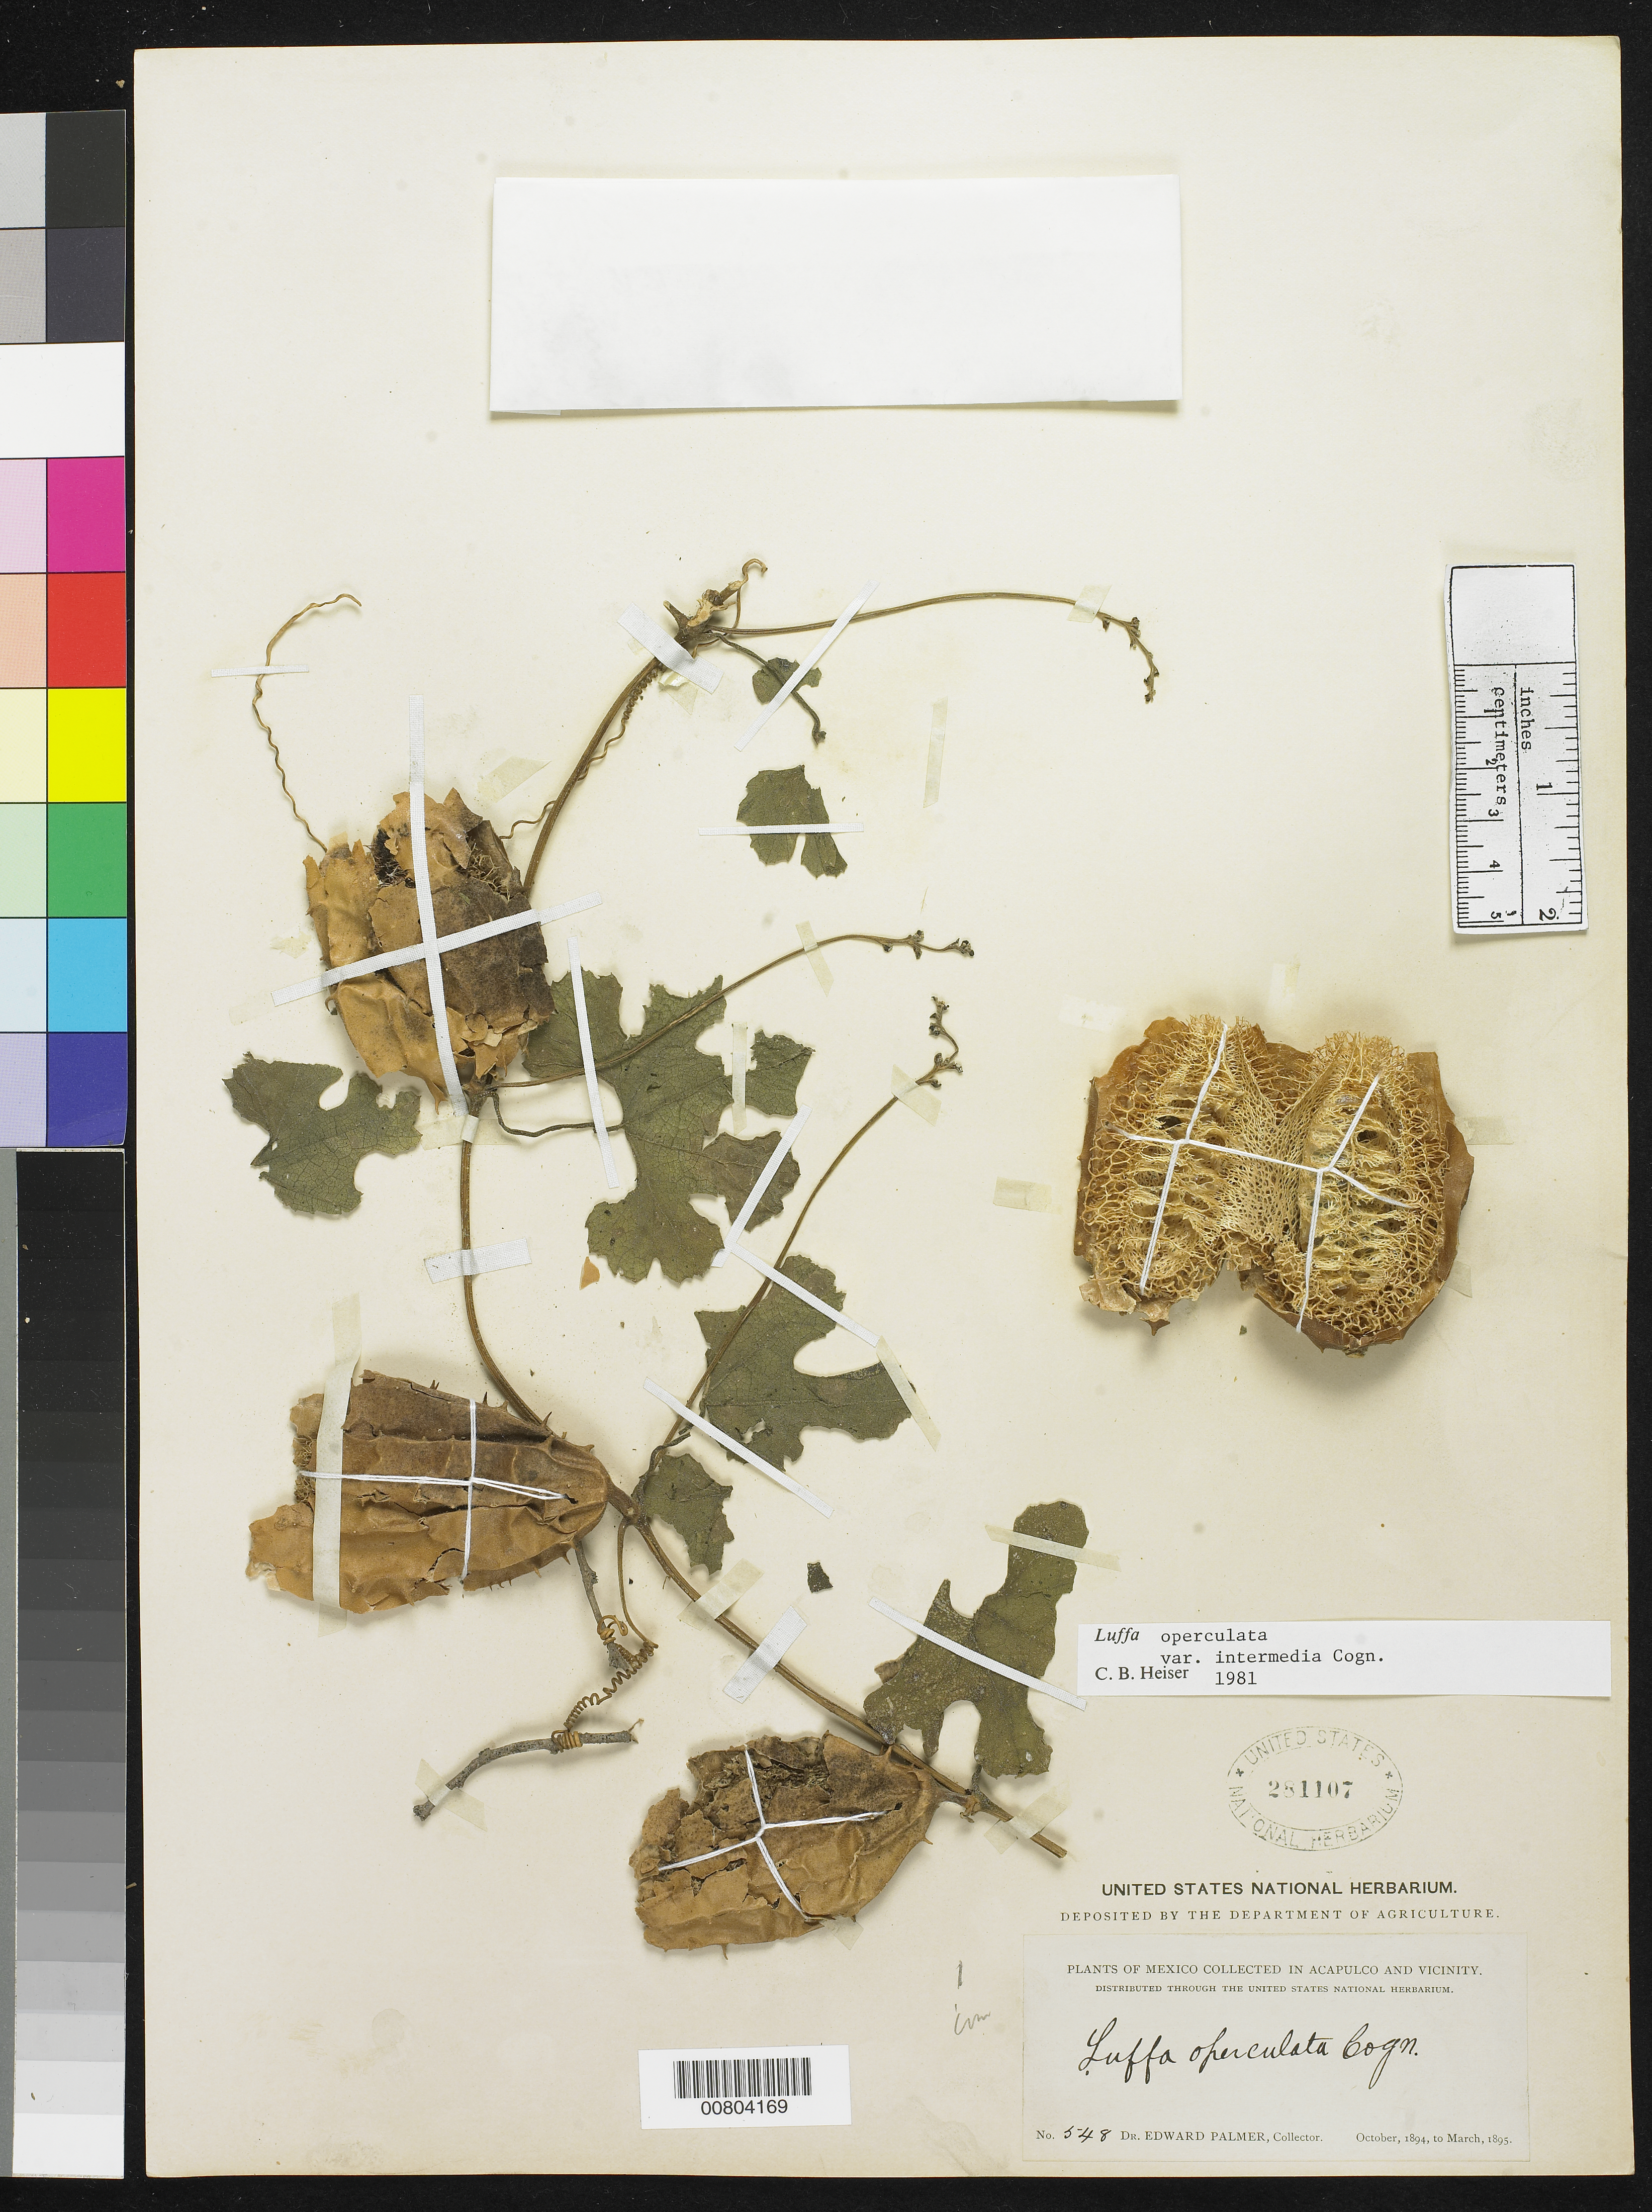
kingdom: Plantae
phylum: Tracheophyta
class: Magnoliopsida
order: Cucurbitales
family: Cucurbitaceae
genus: Luffa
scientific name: Luffa operculata var. intermedia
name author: Cogn.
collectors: E. Palmer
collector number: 548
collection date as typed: Oct 1895 to -- Mar 1895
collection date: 1895-03/1895-10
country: Mexico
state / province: Guerrero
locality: Acapulco, Guerrero and vicinity.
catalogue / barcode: US 281107